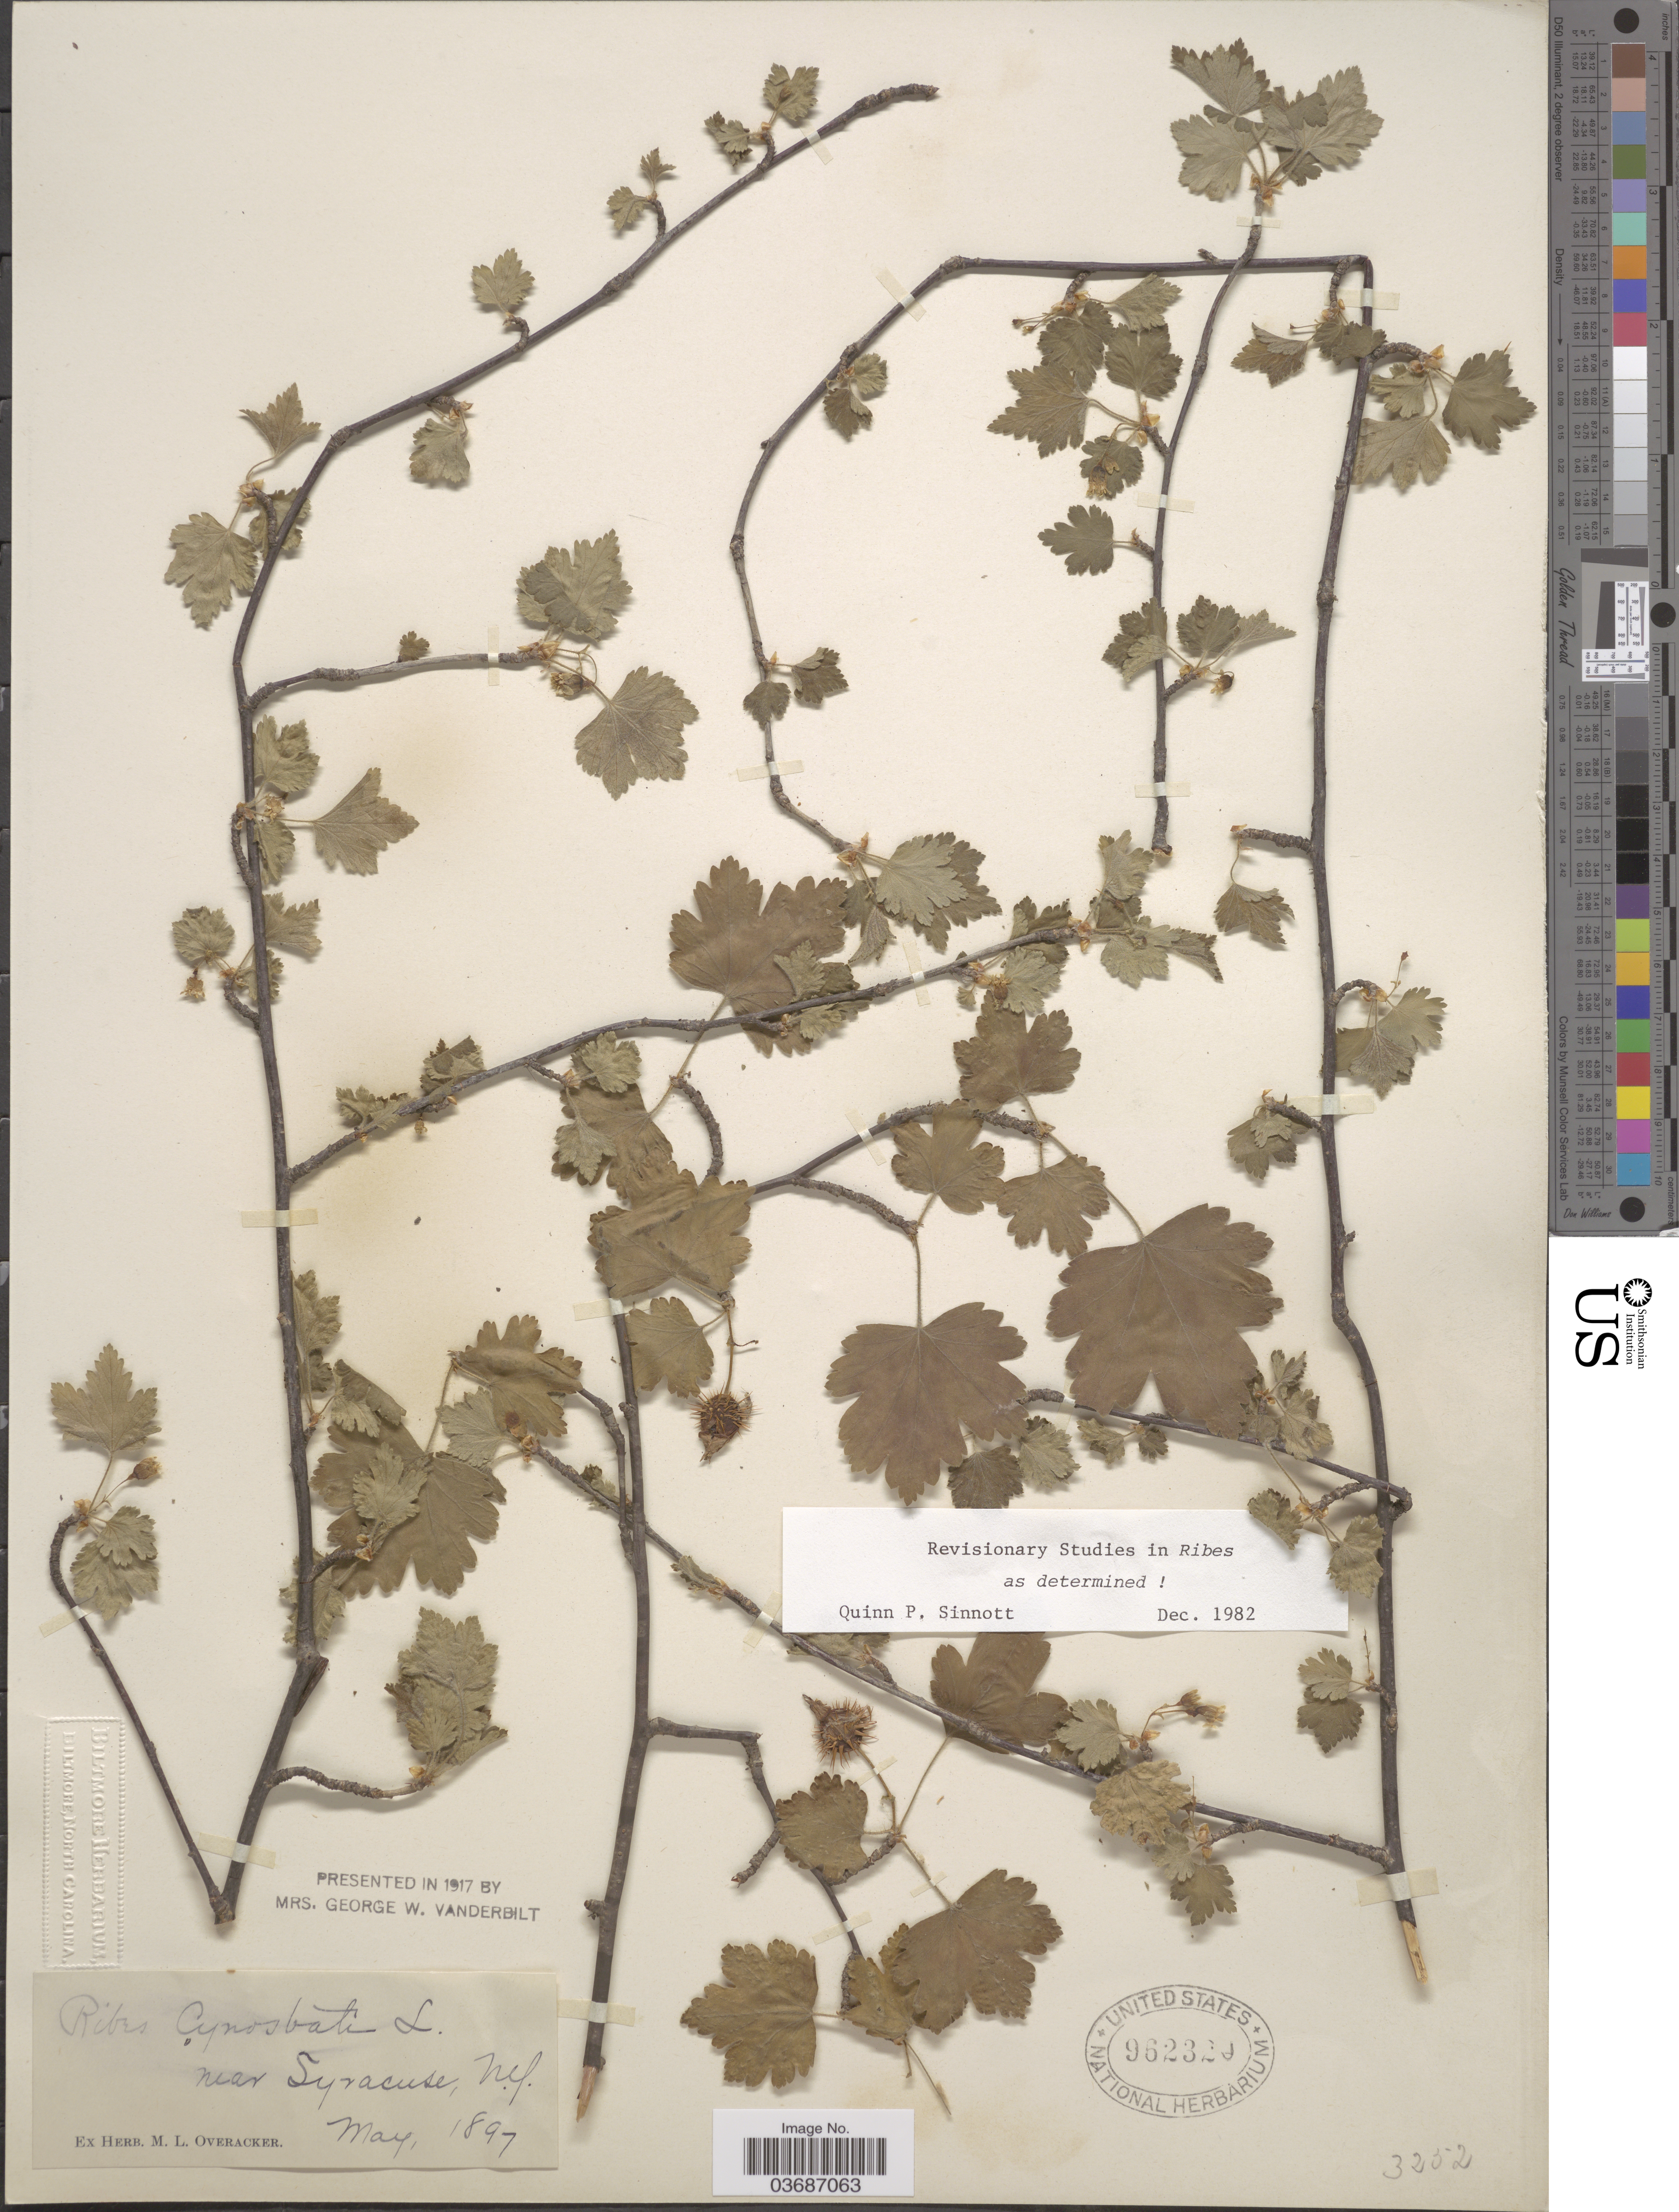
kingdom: Plantae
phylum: Tracheophyta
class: Magnoliopsida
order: Saxifragales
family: Grossulariaceae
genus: Ribes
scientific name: Ribes cynosbati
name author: L.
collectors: ex herb. M. L. Overacker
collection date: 1897-05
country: United States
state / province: New York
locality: Near Syracuse.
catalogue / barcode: US 962320